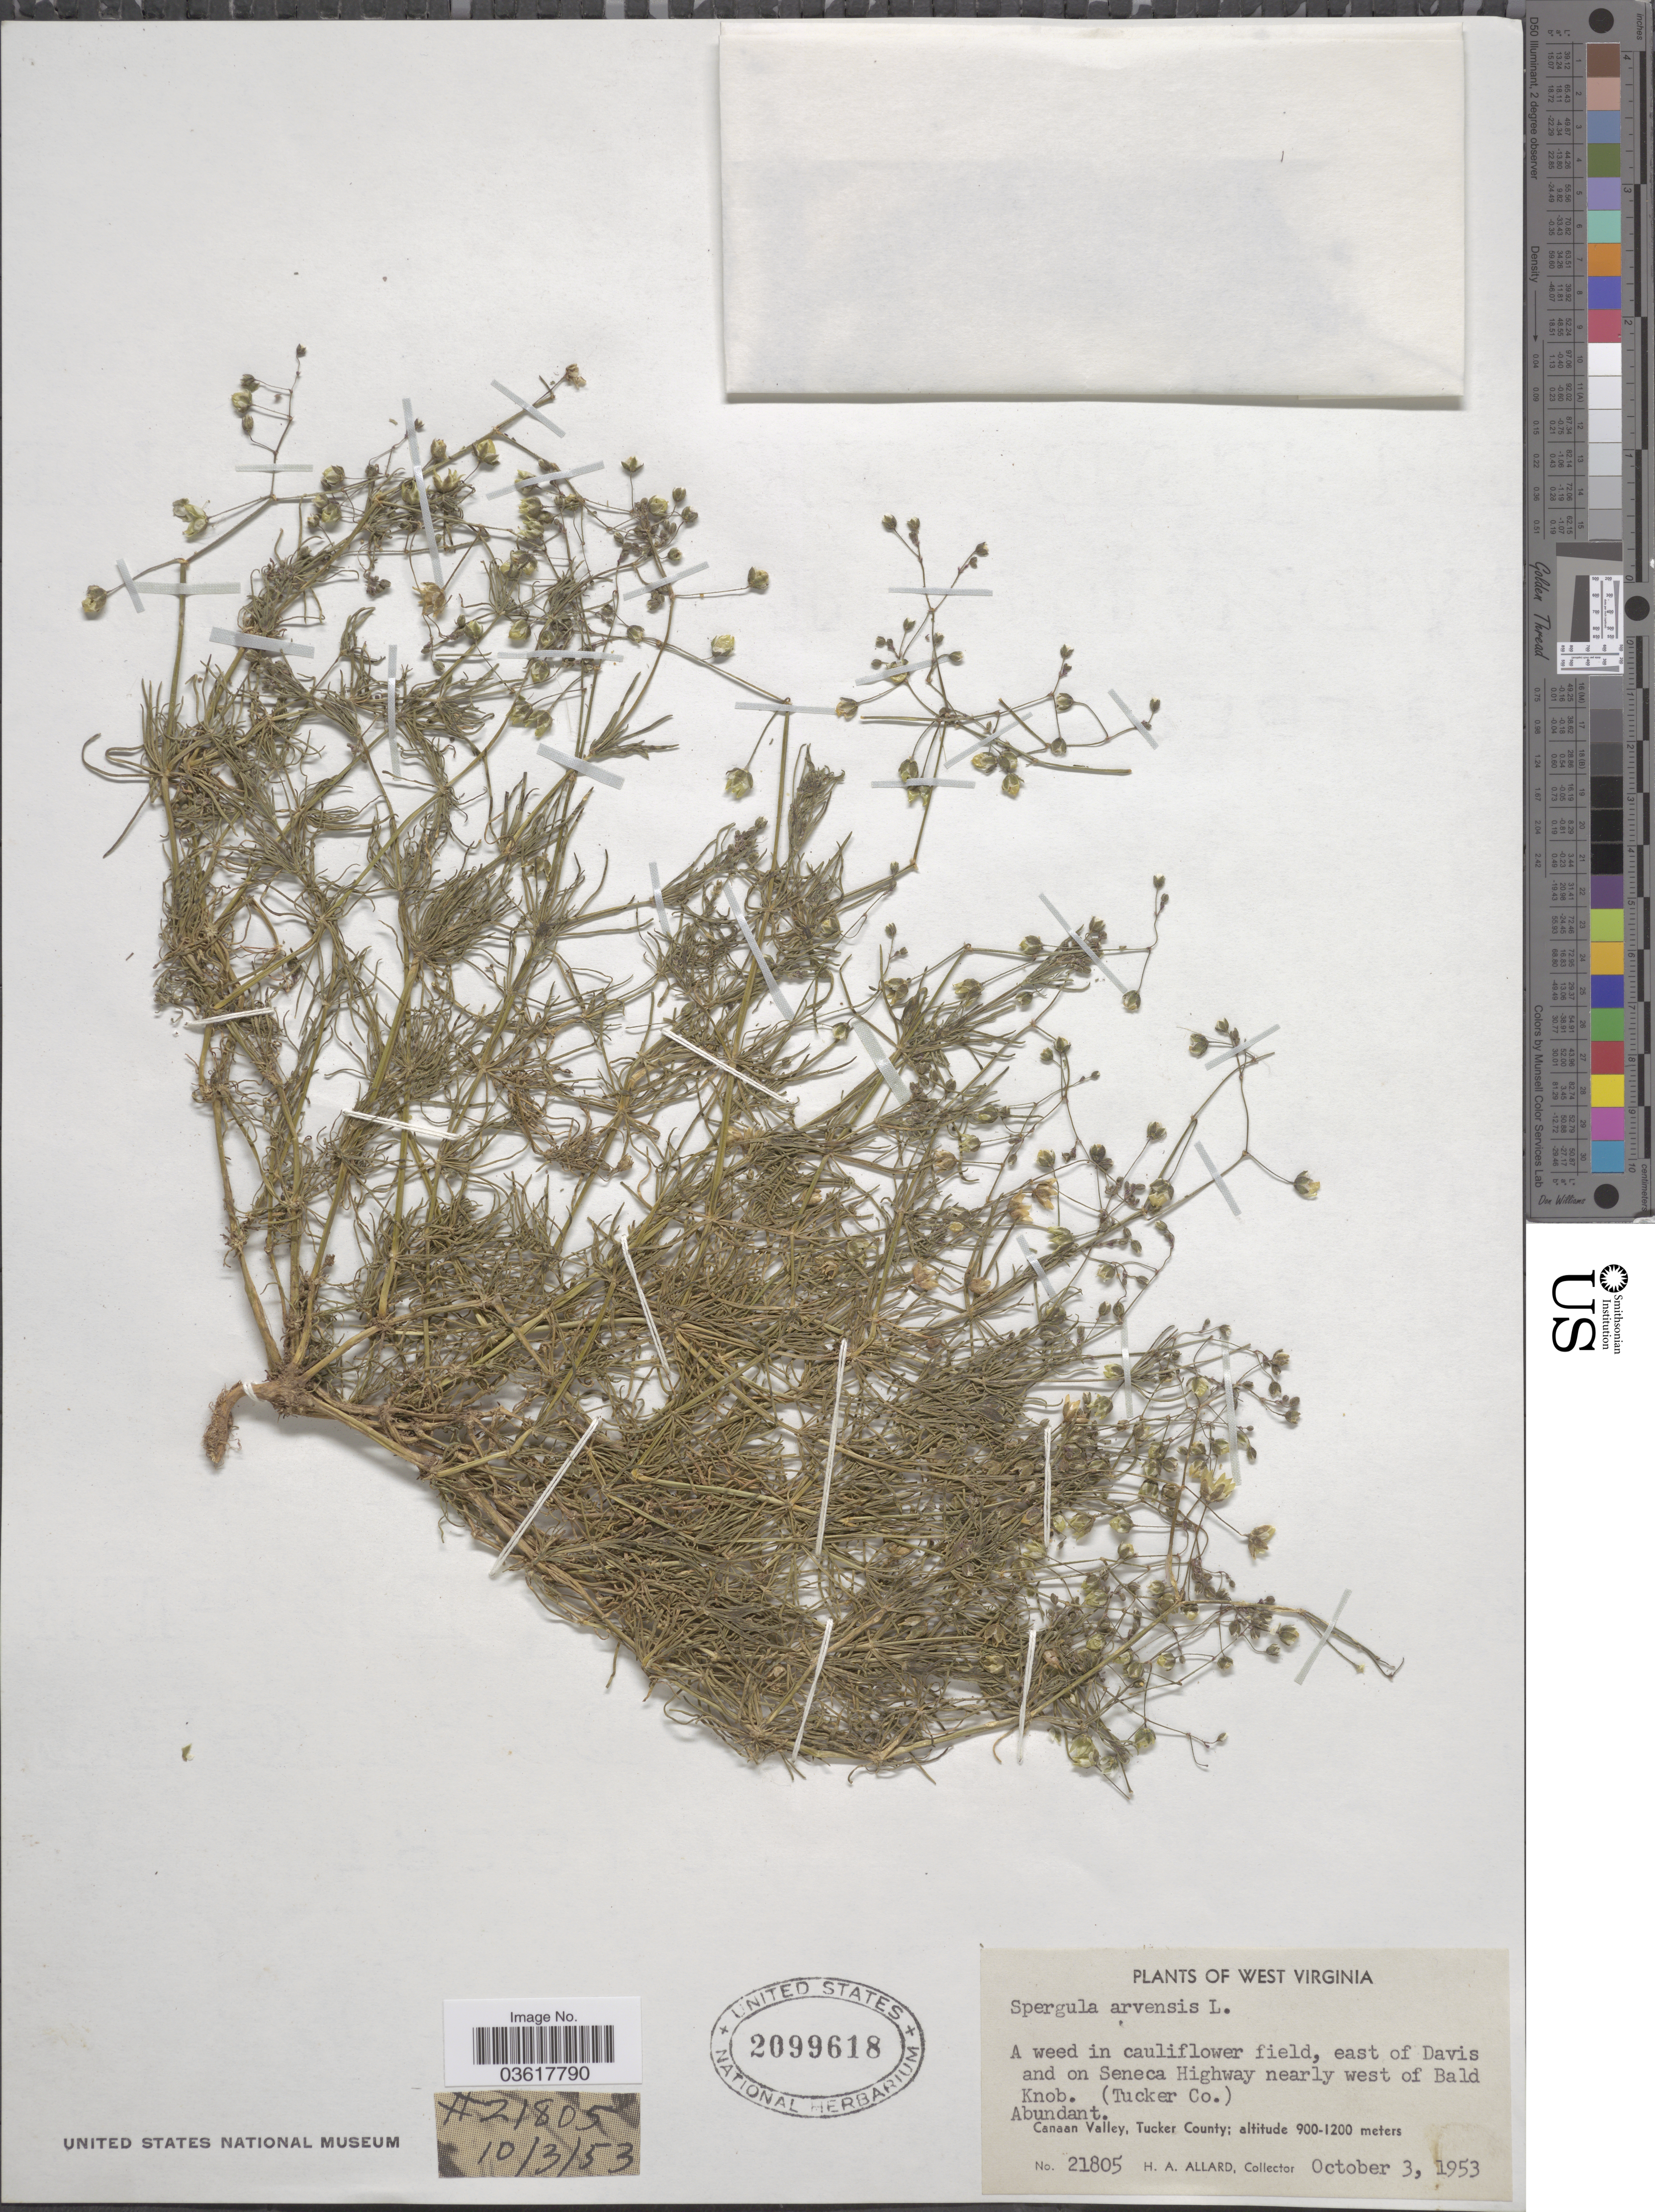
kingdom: Plantae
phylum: Tracheophyta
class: Magnoliopsida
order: Caryophyllales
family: Caryophyllaceae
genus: Spergula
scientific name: Spergula arvensis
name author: L.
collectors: H. A. Allard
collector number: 21805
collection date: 1953-10-03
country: United States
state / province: West Virginia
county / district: Tucker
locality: In cauliflower field, east of Davis and on Seneca Highway nearly west of Bald Knob. (Tucker Co.). Canaan Valley, Tucker County.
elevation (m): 900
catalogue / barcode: US 2099618